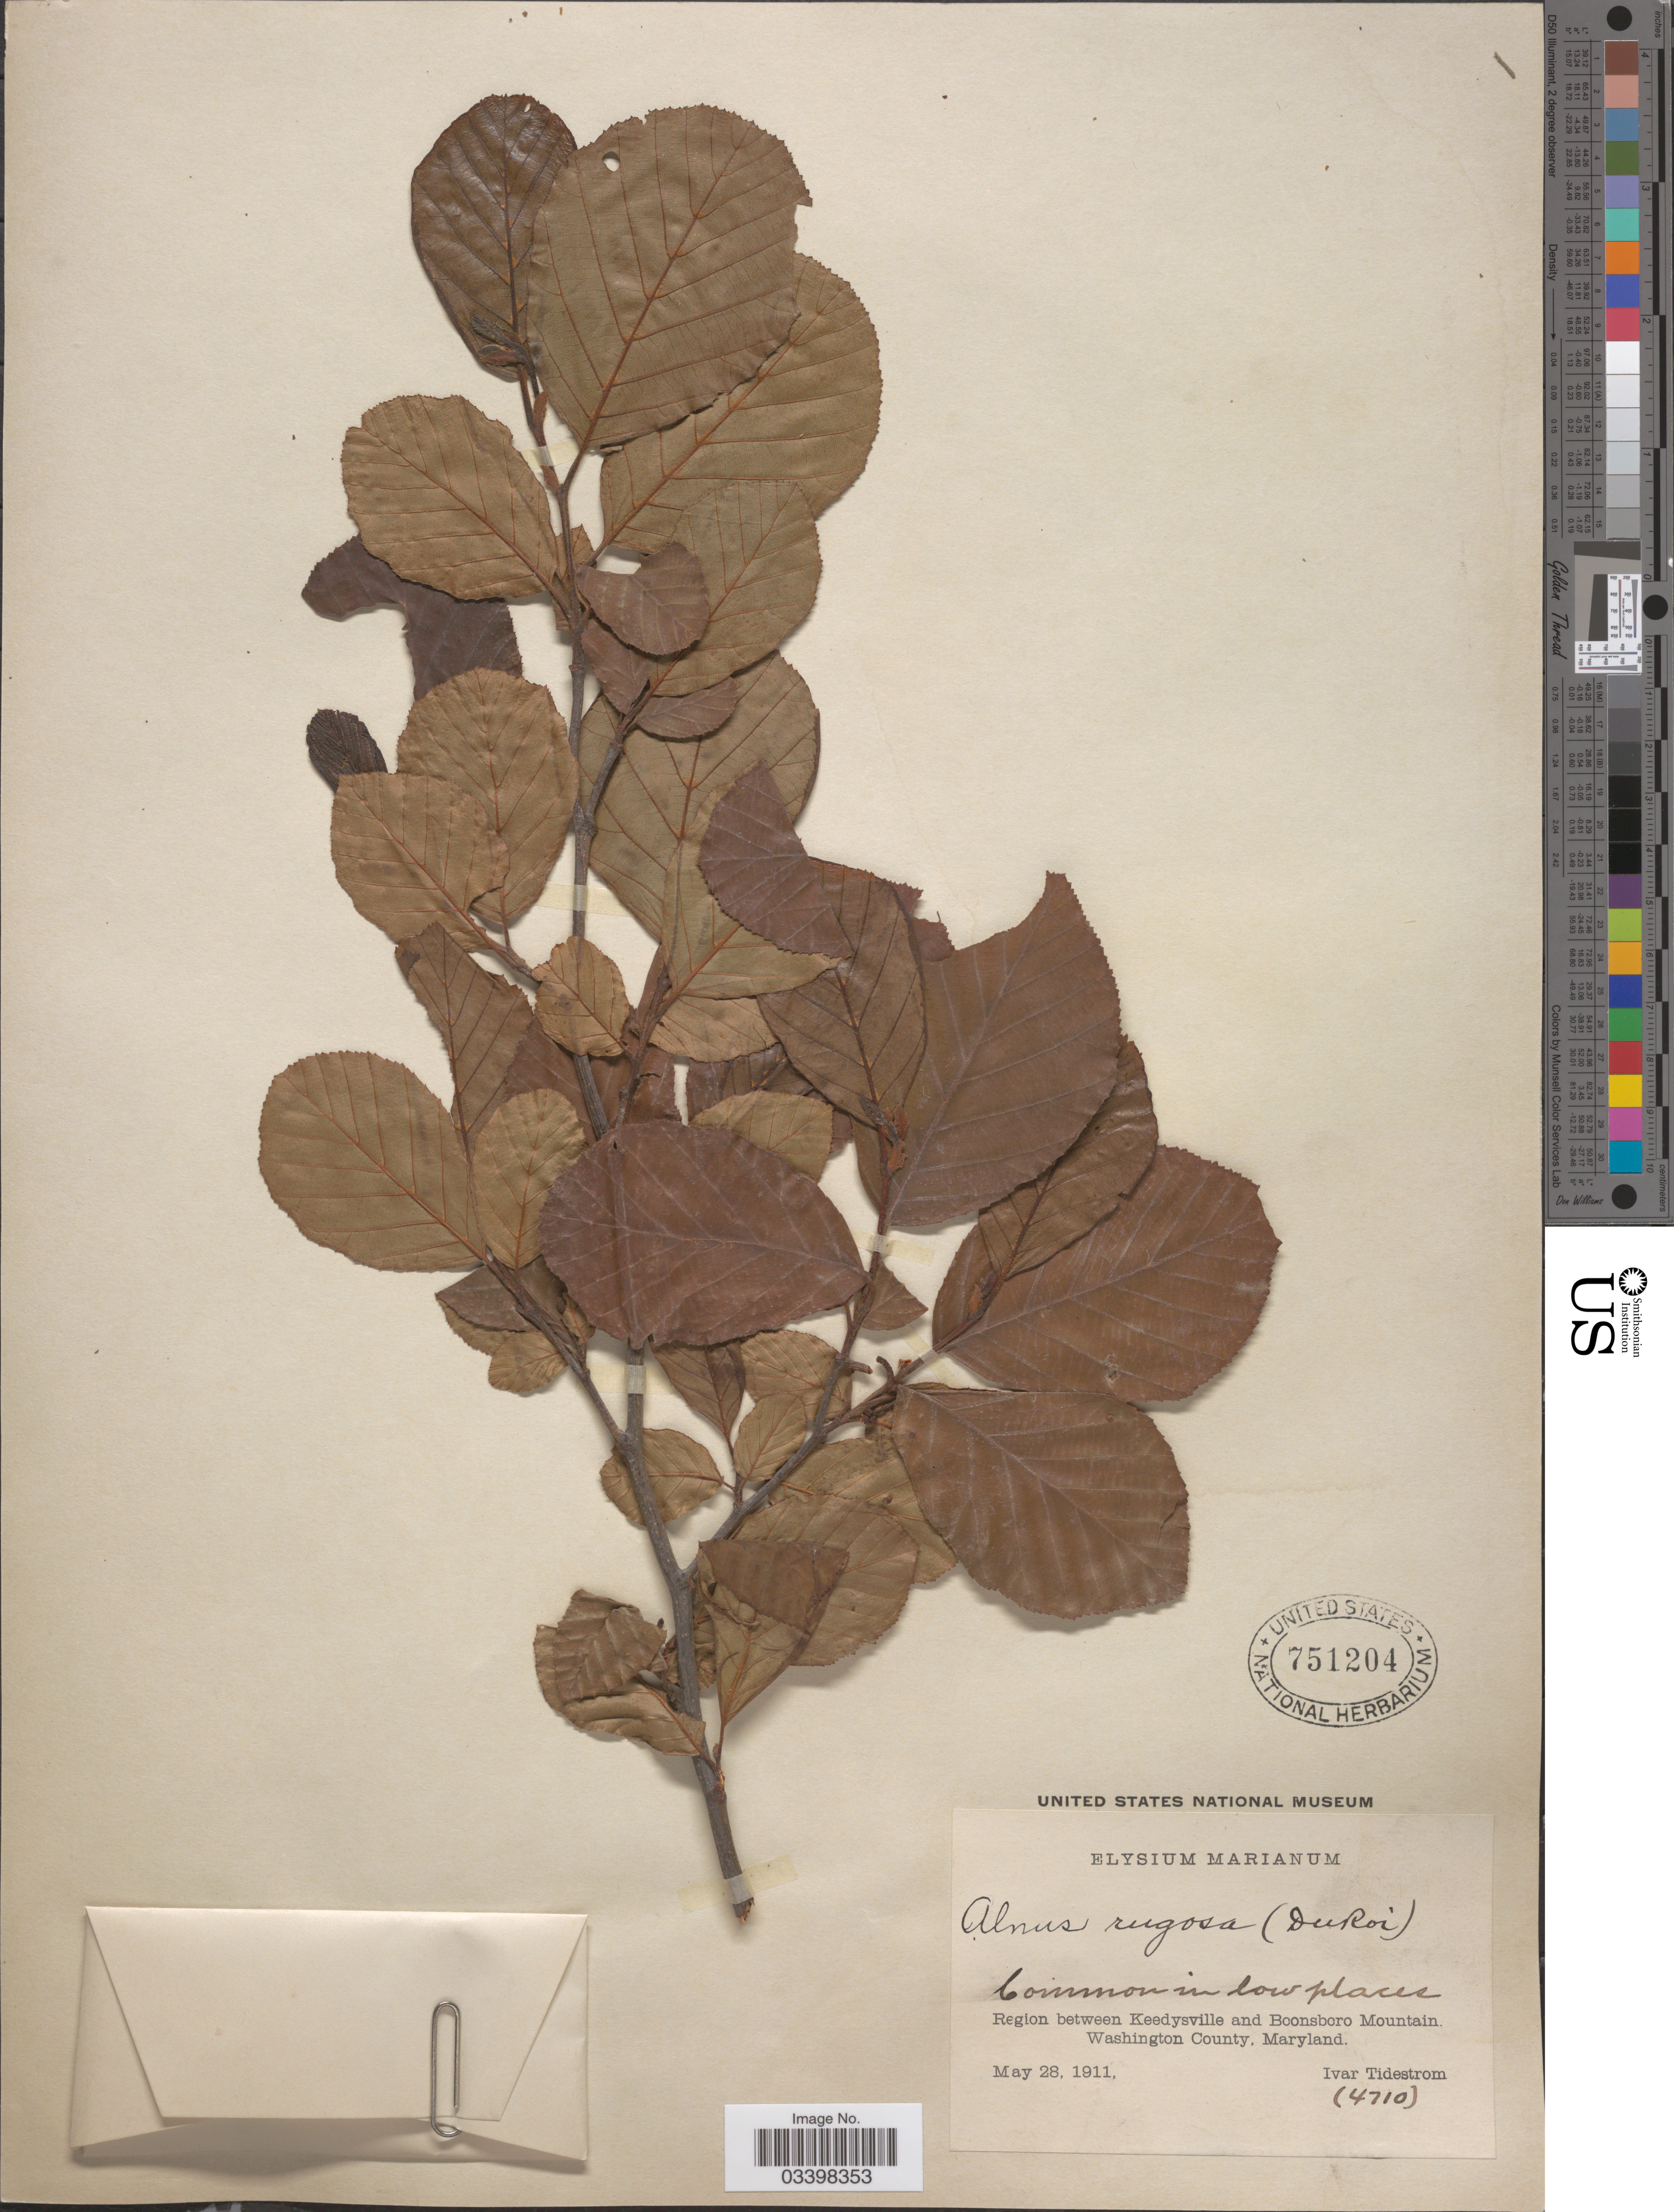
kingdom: Plantae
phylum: Tracheophyta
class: Magnoliopsida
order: Fagales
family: Betulaceae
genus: Alnus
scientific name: Alnus serrulata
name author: (Aiton) Willd.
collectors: I. F. Tidestrom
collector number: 4710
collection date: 1911-05-28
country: United States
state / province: Maryland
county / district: Washington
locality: Region between Keedysville and Boonsboro Mountain. Washington County.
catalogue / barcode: US 751204